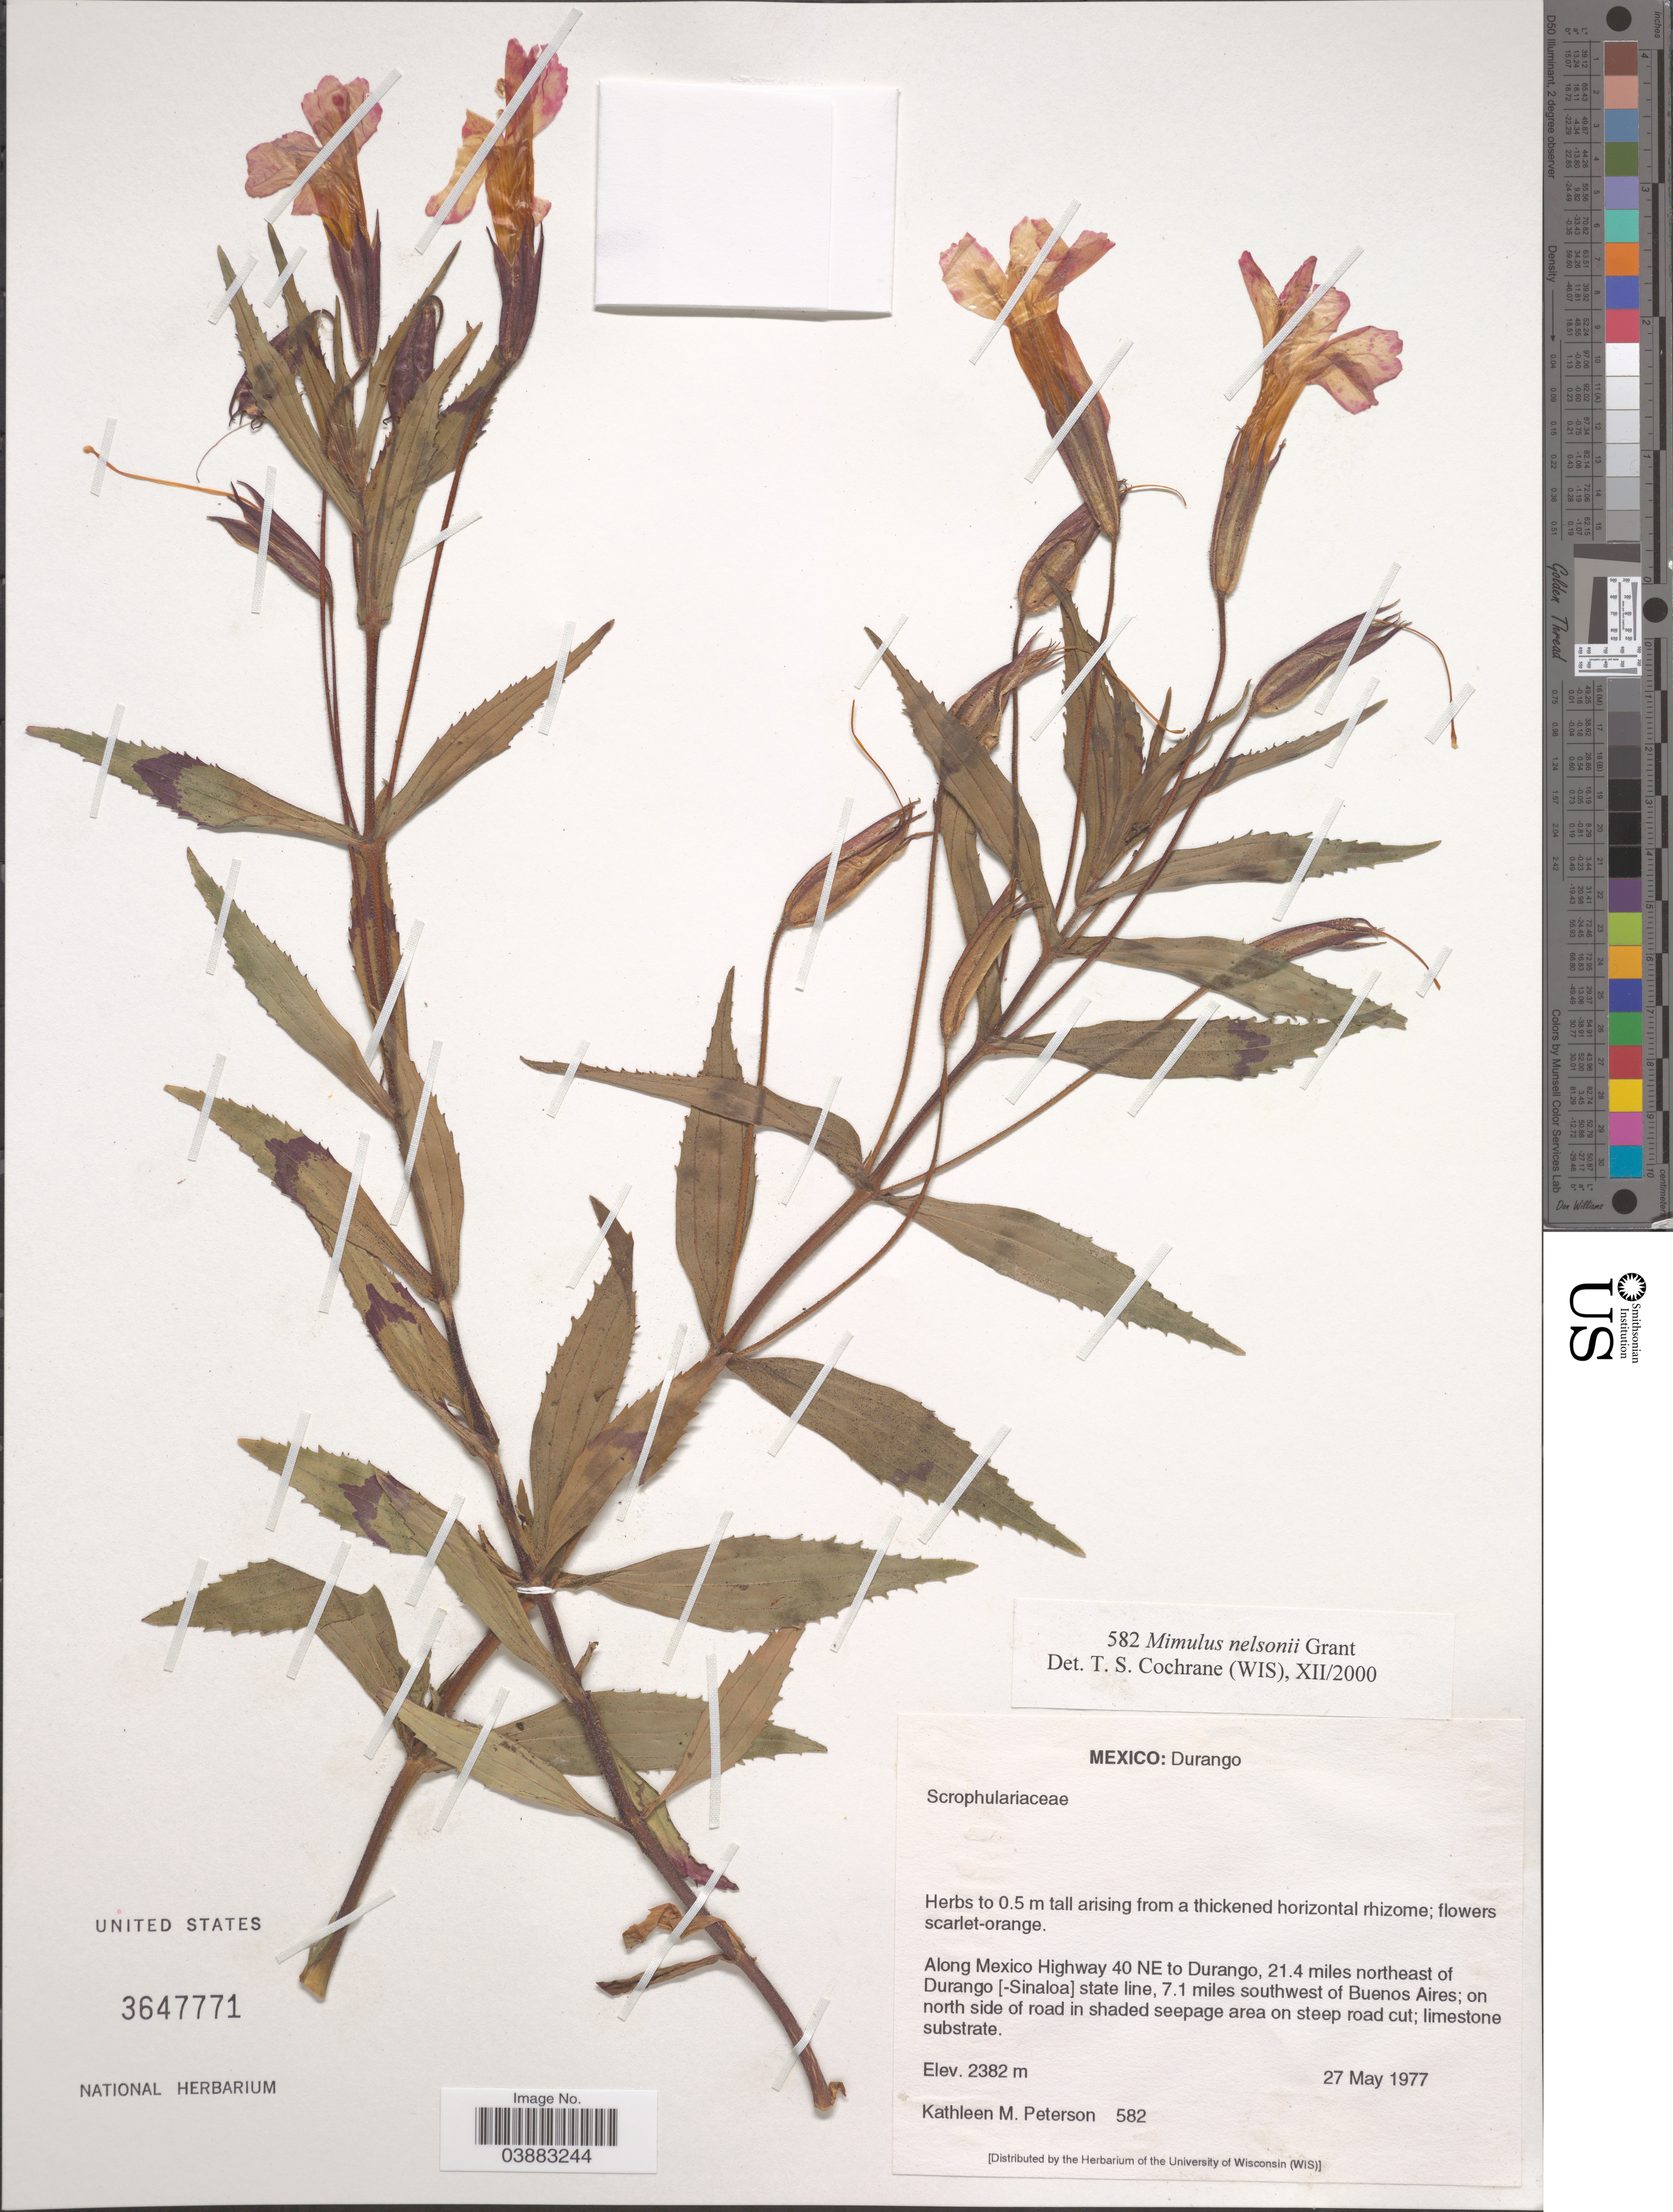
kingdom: Plantae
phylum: Tracheophyta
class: Magnoliopsida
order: Lamiales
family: Phrymaceae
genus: Mimulus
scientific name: Mimulus nelsonii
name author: A.L. Grant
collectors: K. Peterson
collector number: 582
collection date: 1977-05-27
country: Mexico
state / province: Durango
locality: Along Mexico Highway 40 NE to Durango, 21.4 miles northeast of Durango [-Sinaloa] state line, 7.1 miles southwest of Buenos Aires; on north side of road in shaded seepage area on steep road cut.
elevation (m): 2382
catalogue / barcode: US 3647771